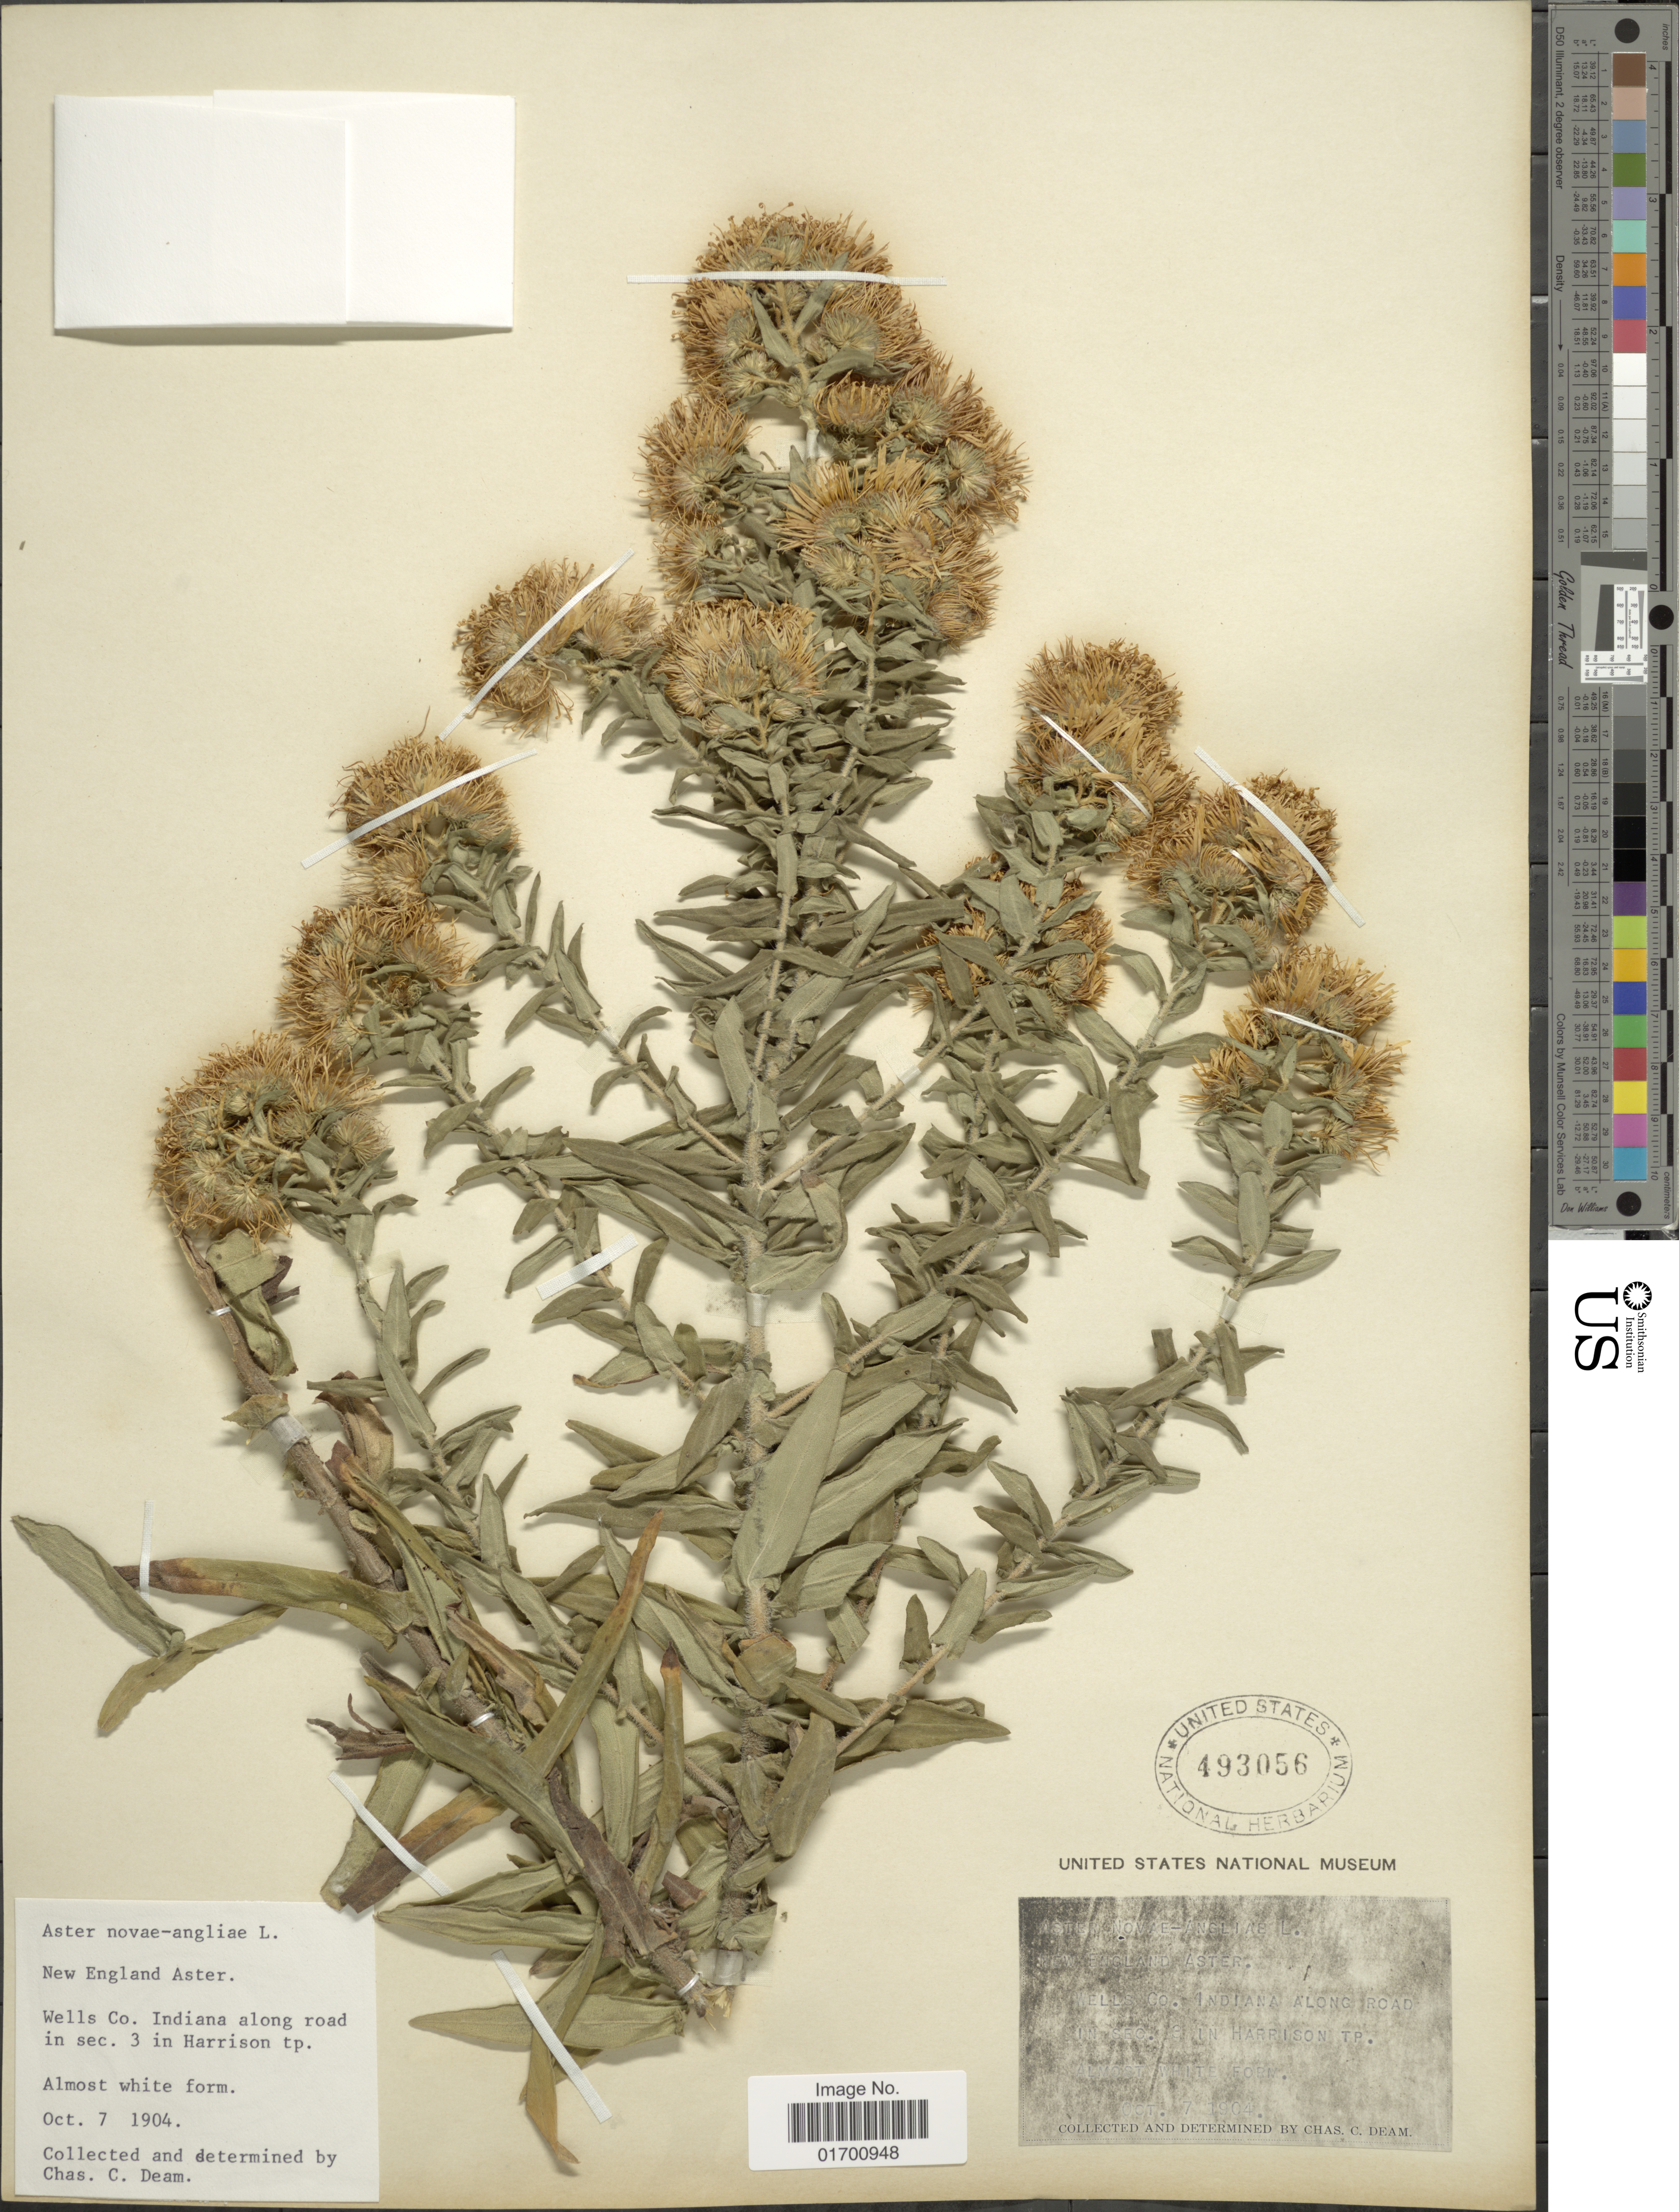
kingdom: Plantae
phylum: Tracheophyta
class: Magnoliopsida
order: Asterales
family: Asteraceae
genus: Symphyotrichum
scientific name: Symphyotrichum novae-angliae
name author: (L.) G.L. Nesom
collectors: C. C. Deam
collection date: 1904-10-07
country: United States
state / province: Indiana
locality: New England Aster. Wells Co. Indiana along road in sec. 3 in Harrison tp.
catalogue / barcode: US 493056